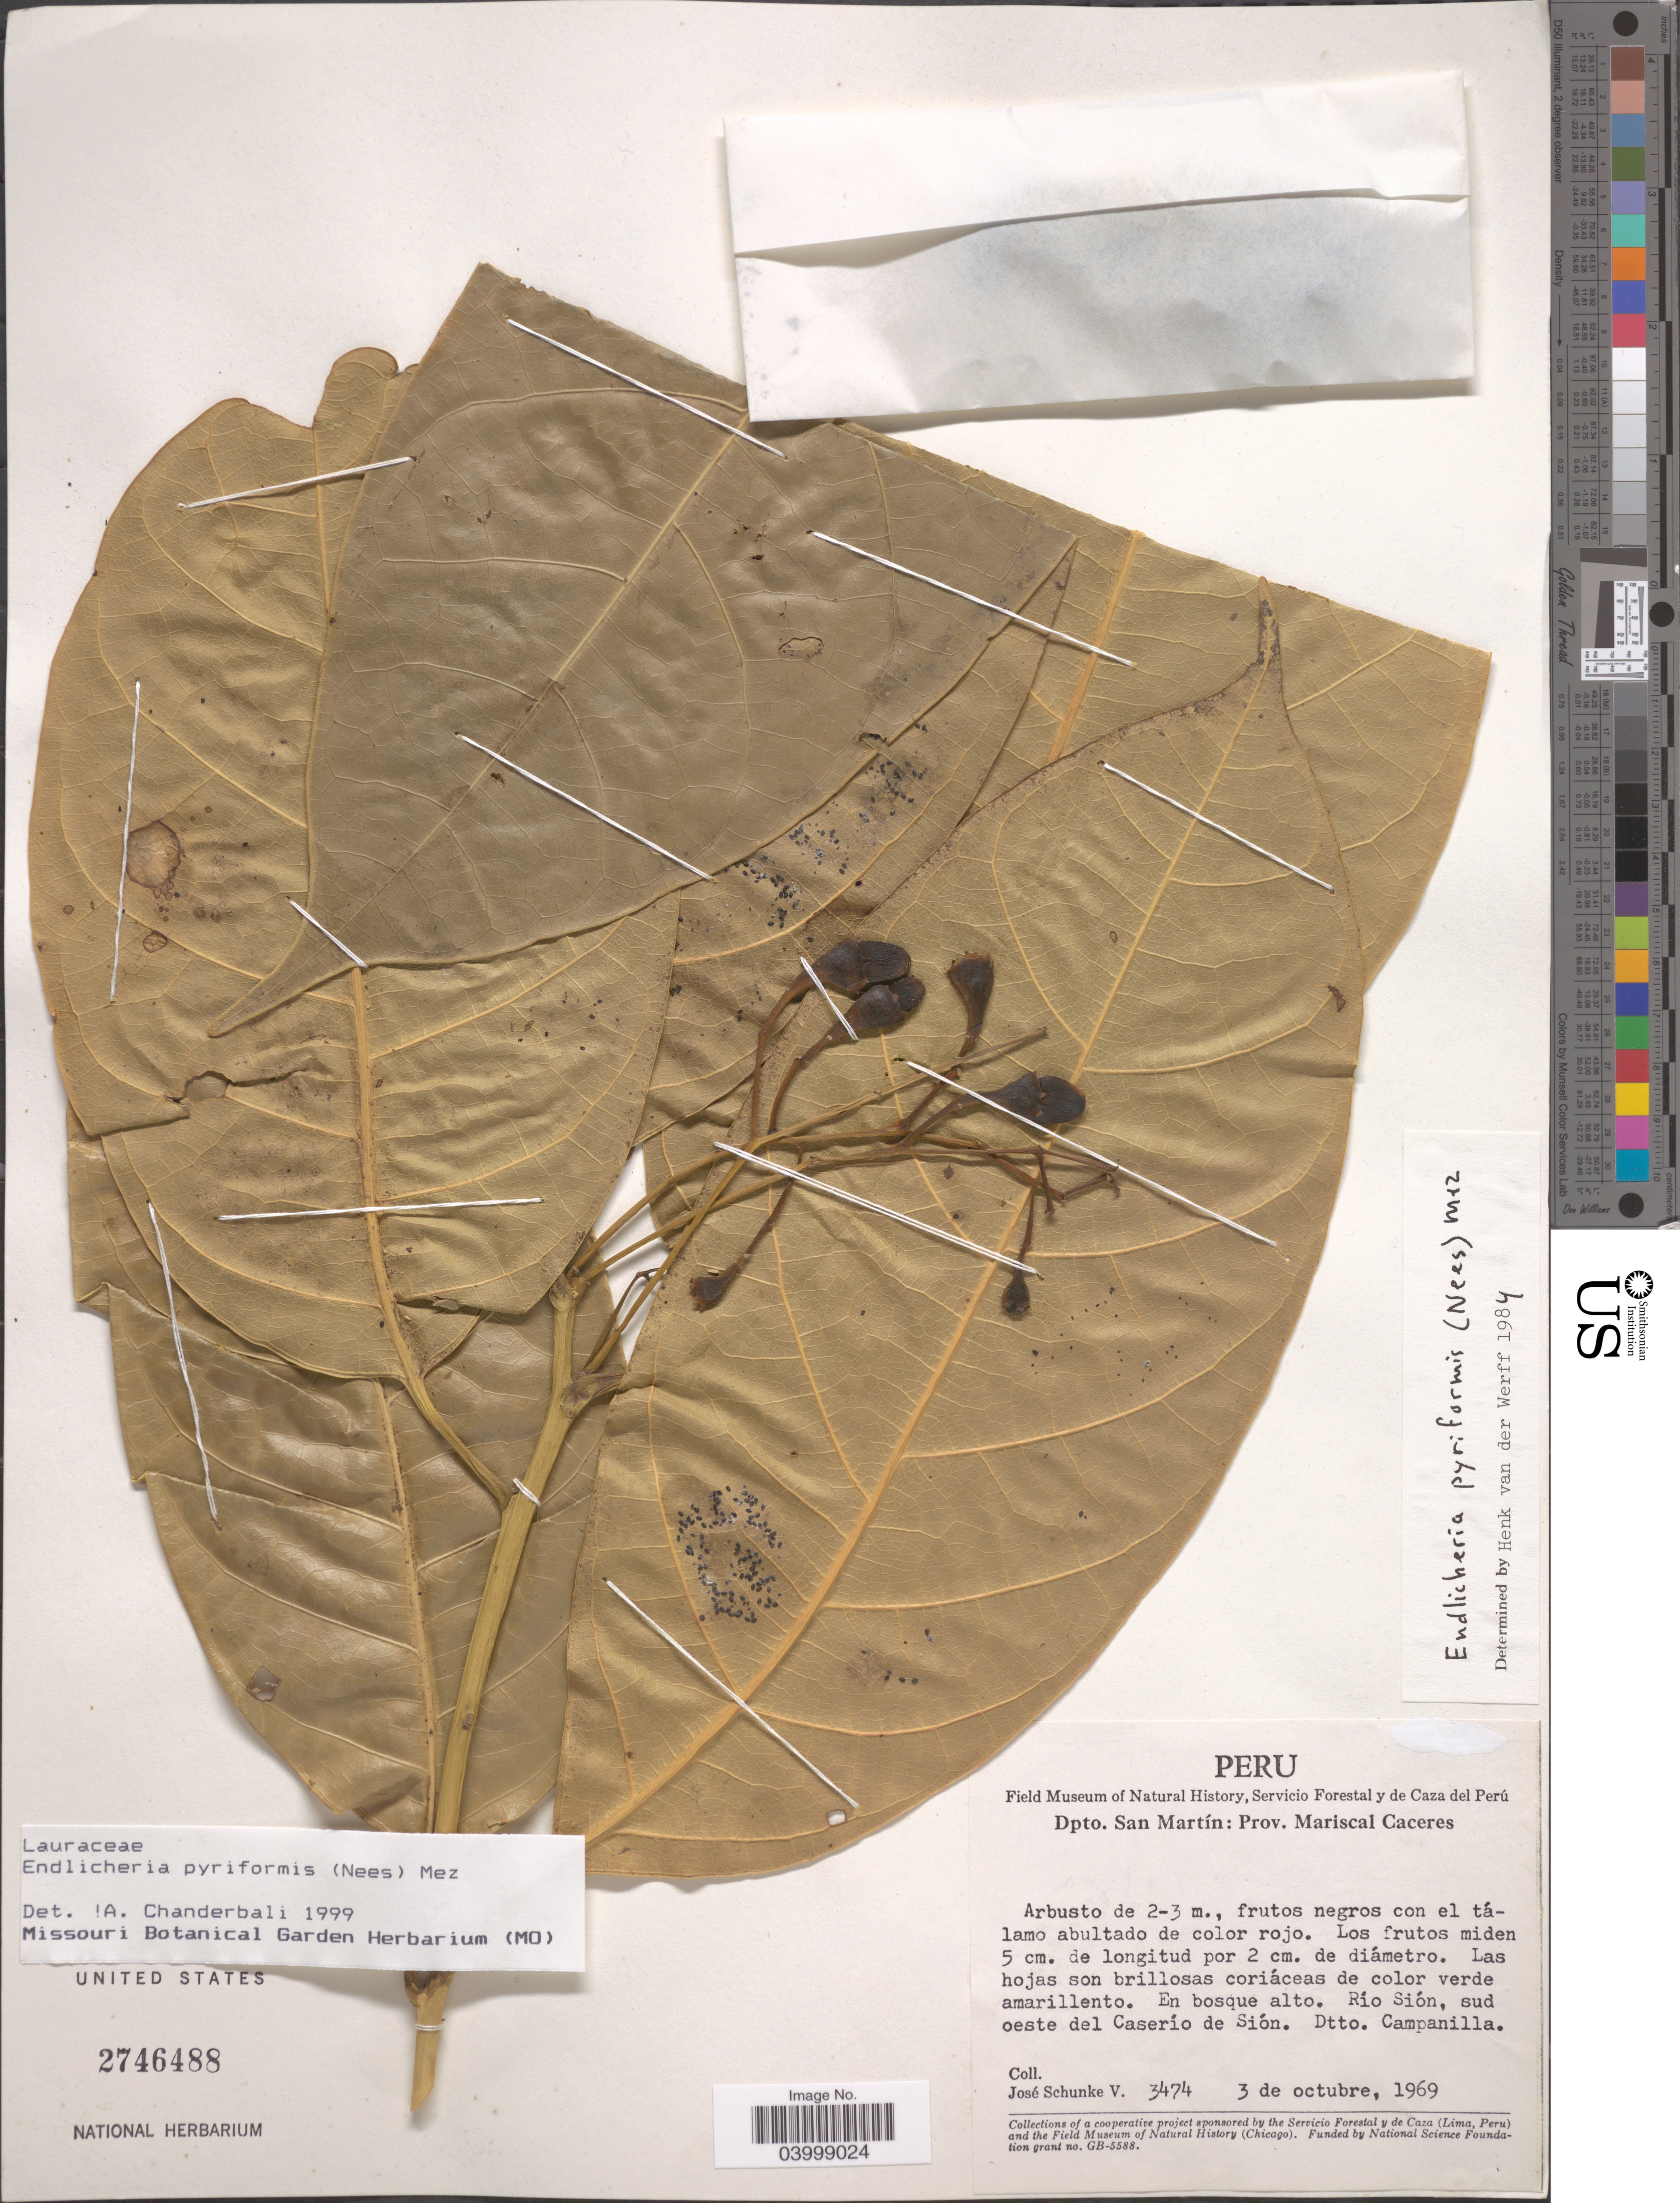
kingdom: Plantae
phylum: Tracheophyta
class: Magnoliopsida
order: Laurales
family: Lauraceae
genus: Endlicheria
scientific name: Endlicheria pyriformis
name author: (Nees) Mez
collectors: J. Schunke Vigo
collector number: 3474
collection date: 1969-10-03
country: Peru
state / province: San Martín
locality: Dpto. San Martín: Prov. Mariscal Caceres. Río Sión, sud oeste del Caserío de Sión. Dtto. Campanilla.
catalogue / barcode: US 2746488